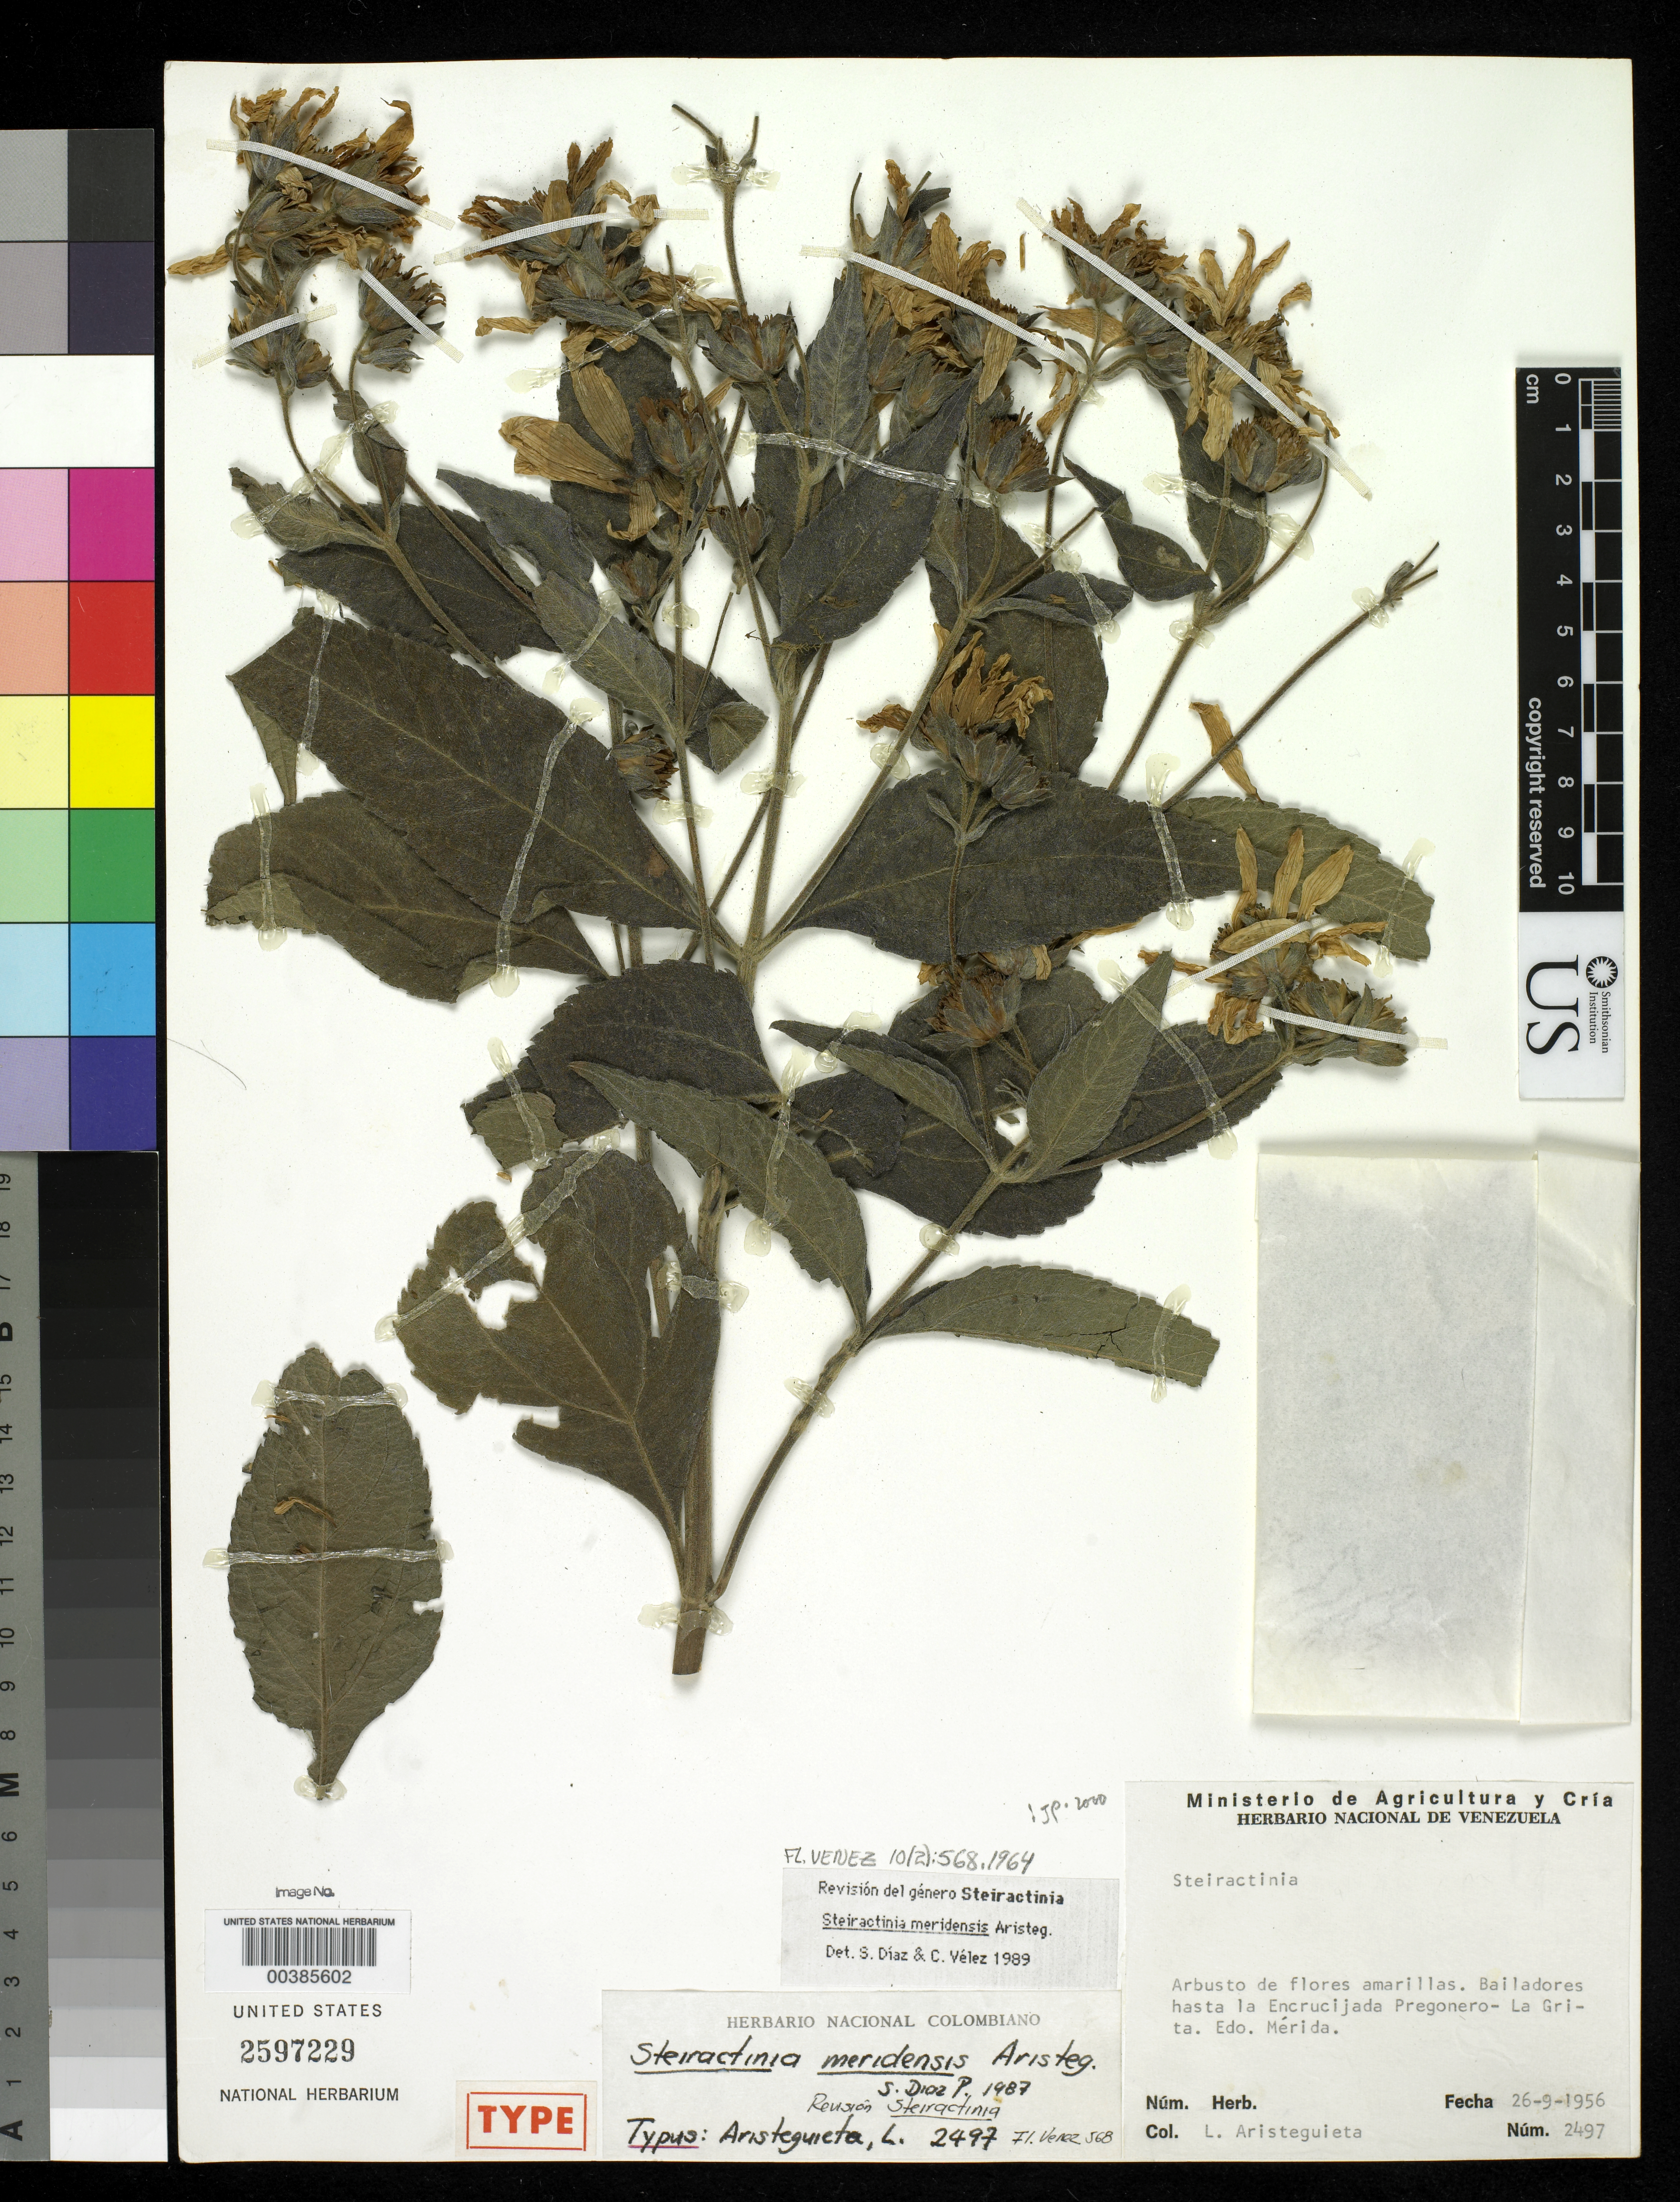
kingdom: Plantae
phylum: Tracheophyta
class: Magnoliopsida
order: Asterales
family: Asteraceae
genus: Steiractinia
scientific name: Steiractinia meridensis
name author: Aristeg.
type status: Holotype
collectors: L. Aristeguieta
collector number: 2497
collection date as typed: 26 Sep 1956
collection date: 1956-09-26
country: Venezuela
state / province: Mérida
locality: Bailadores hasta La Encrucijada Pregonero - La Grita.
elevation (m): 2200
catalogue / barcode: US 2597229